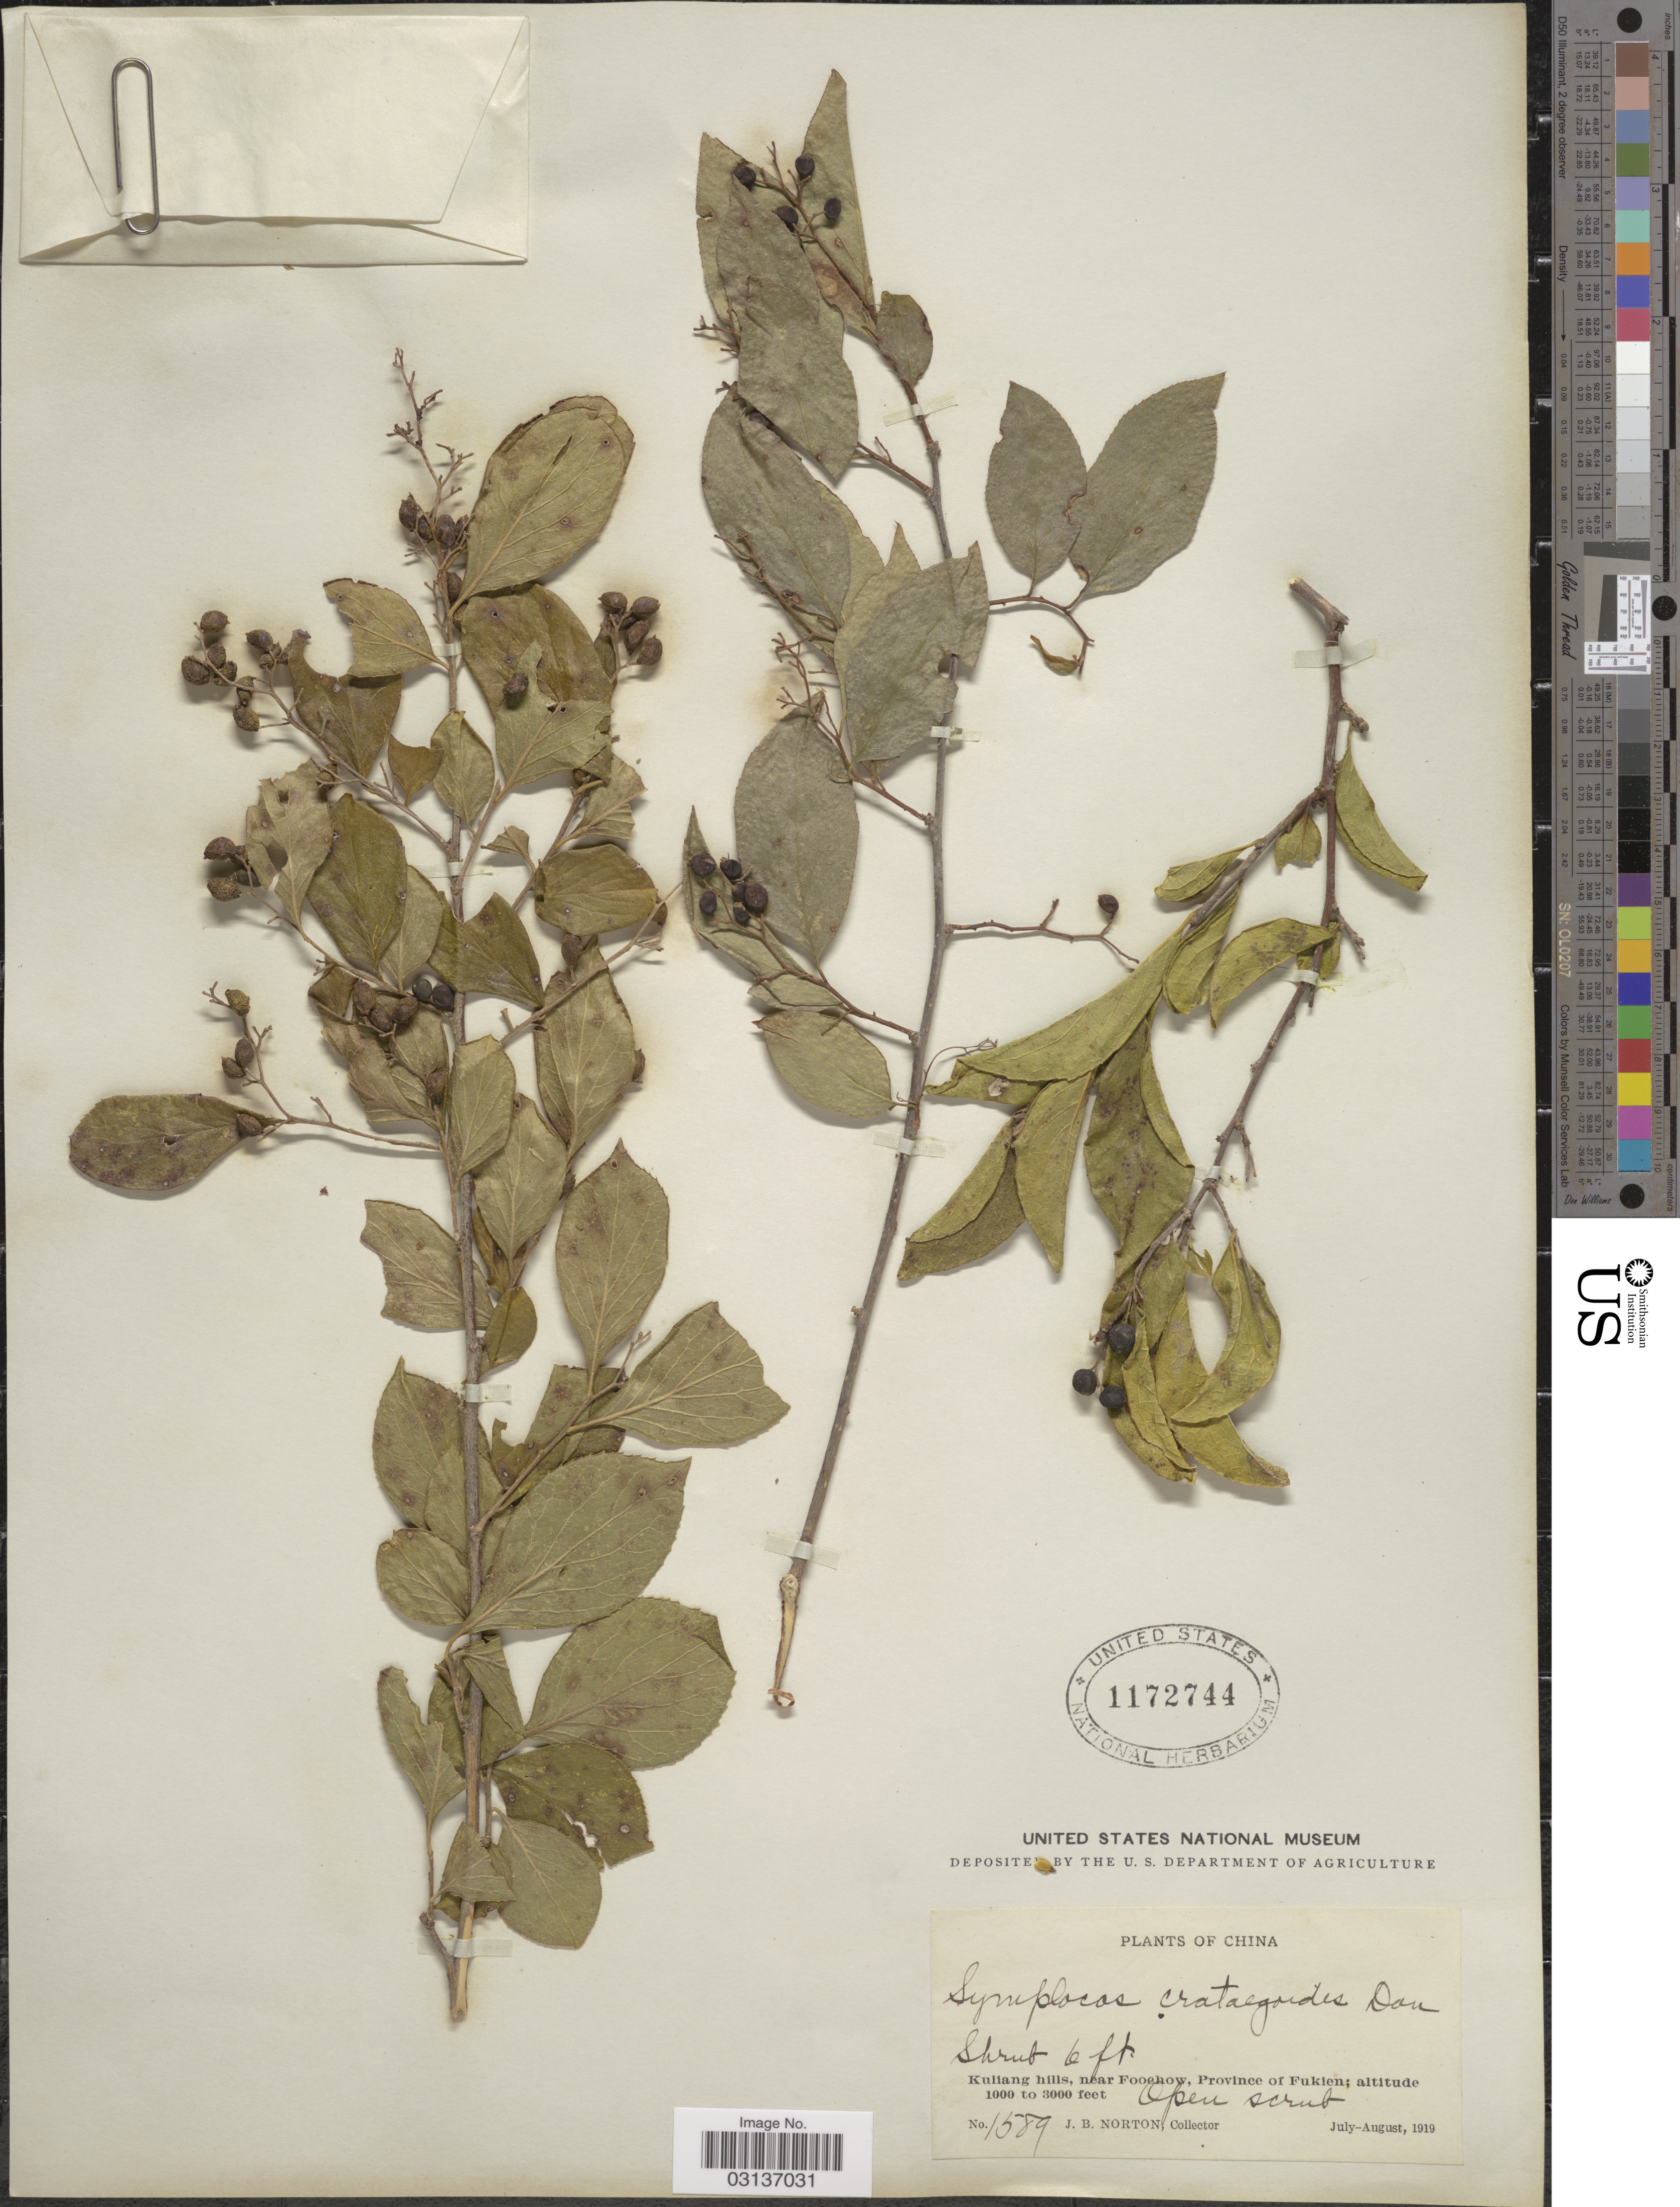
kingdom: Plantae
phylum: Tracheophyta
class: Magnoliopsida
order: Ericales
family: Symplocaceae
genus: Symplocos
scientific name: Symplocos paniculata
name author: Miq.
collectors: J. B. Norton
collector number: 1589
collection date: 1919-07/1919-08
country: China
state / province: Fujian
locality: Kuliang hills, near Foochow, Province of Fukien.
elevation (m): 305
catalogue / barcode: US 1172744